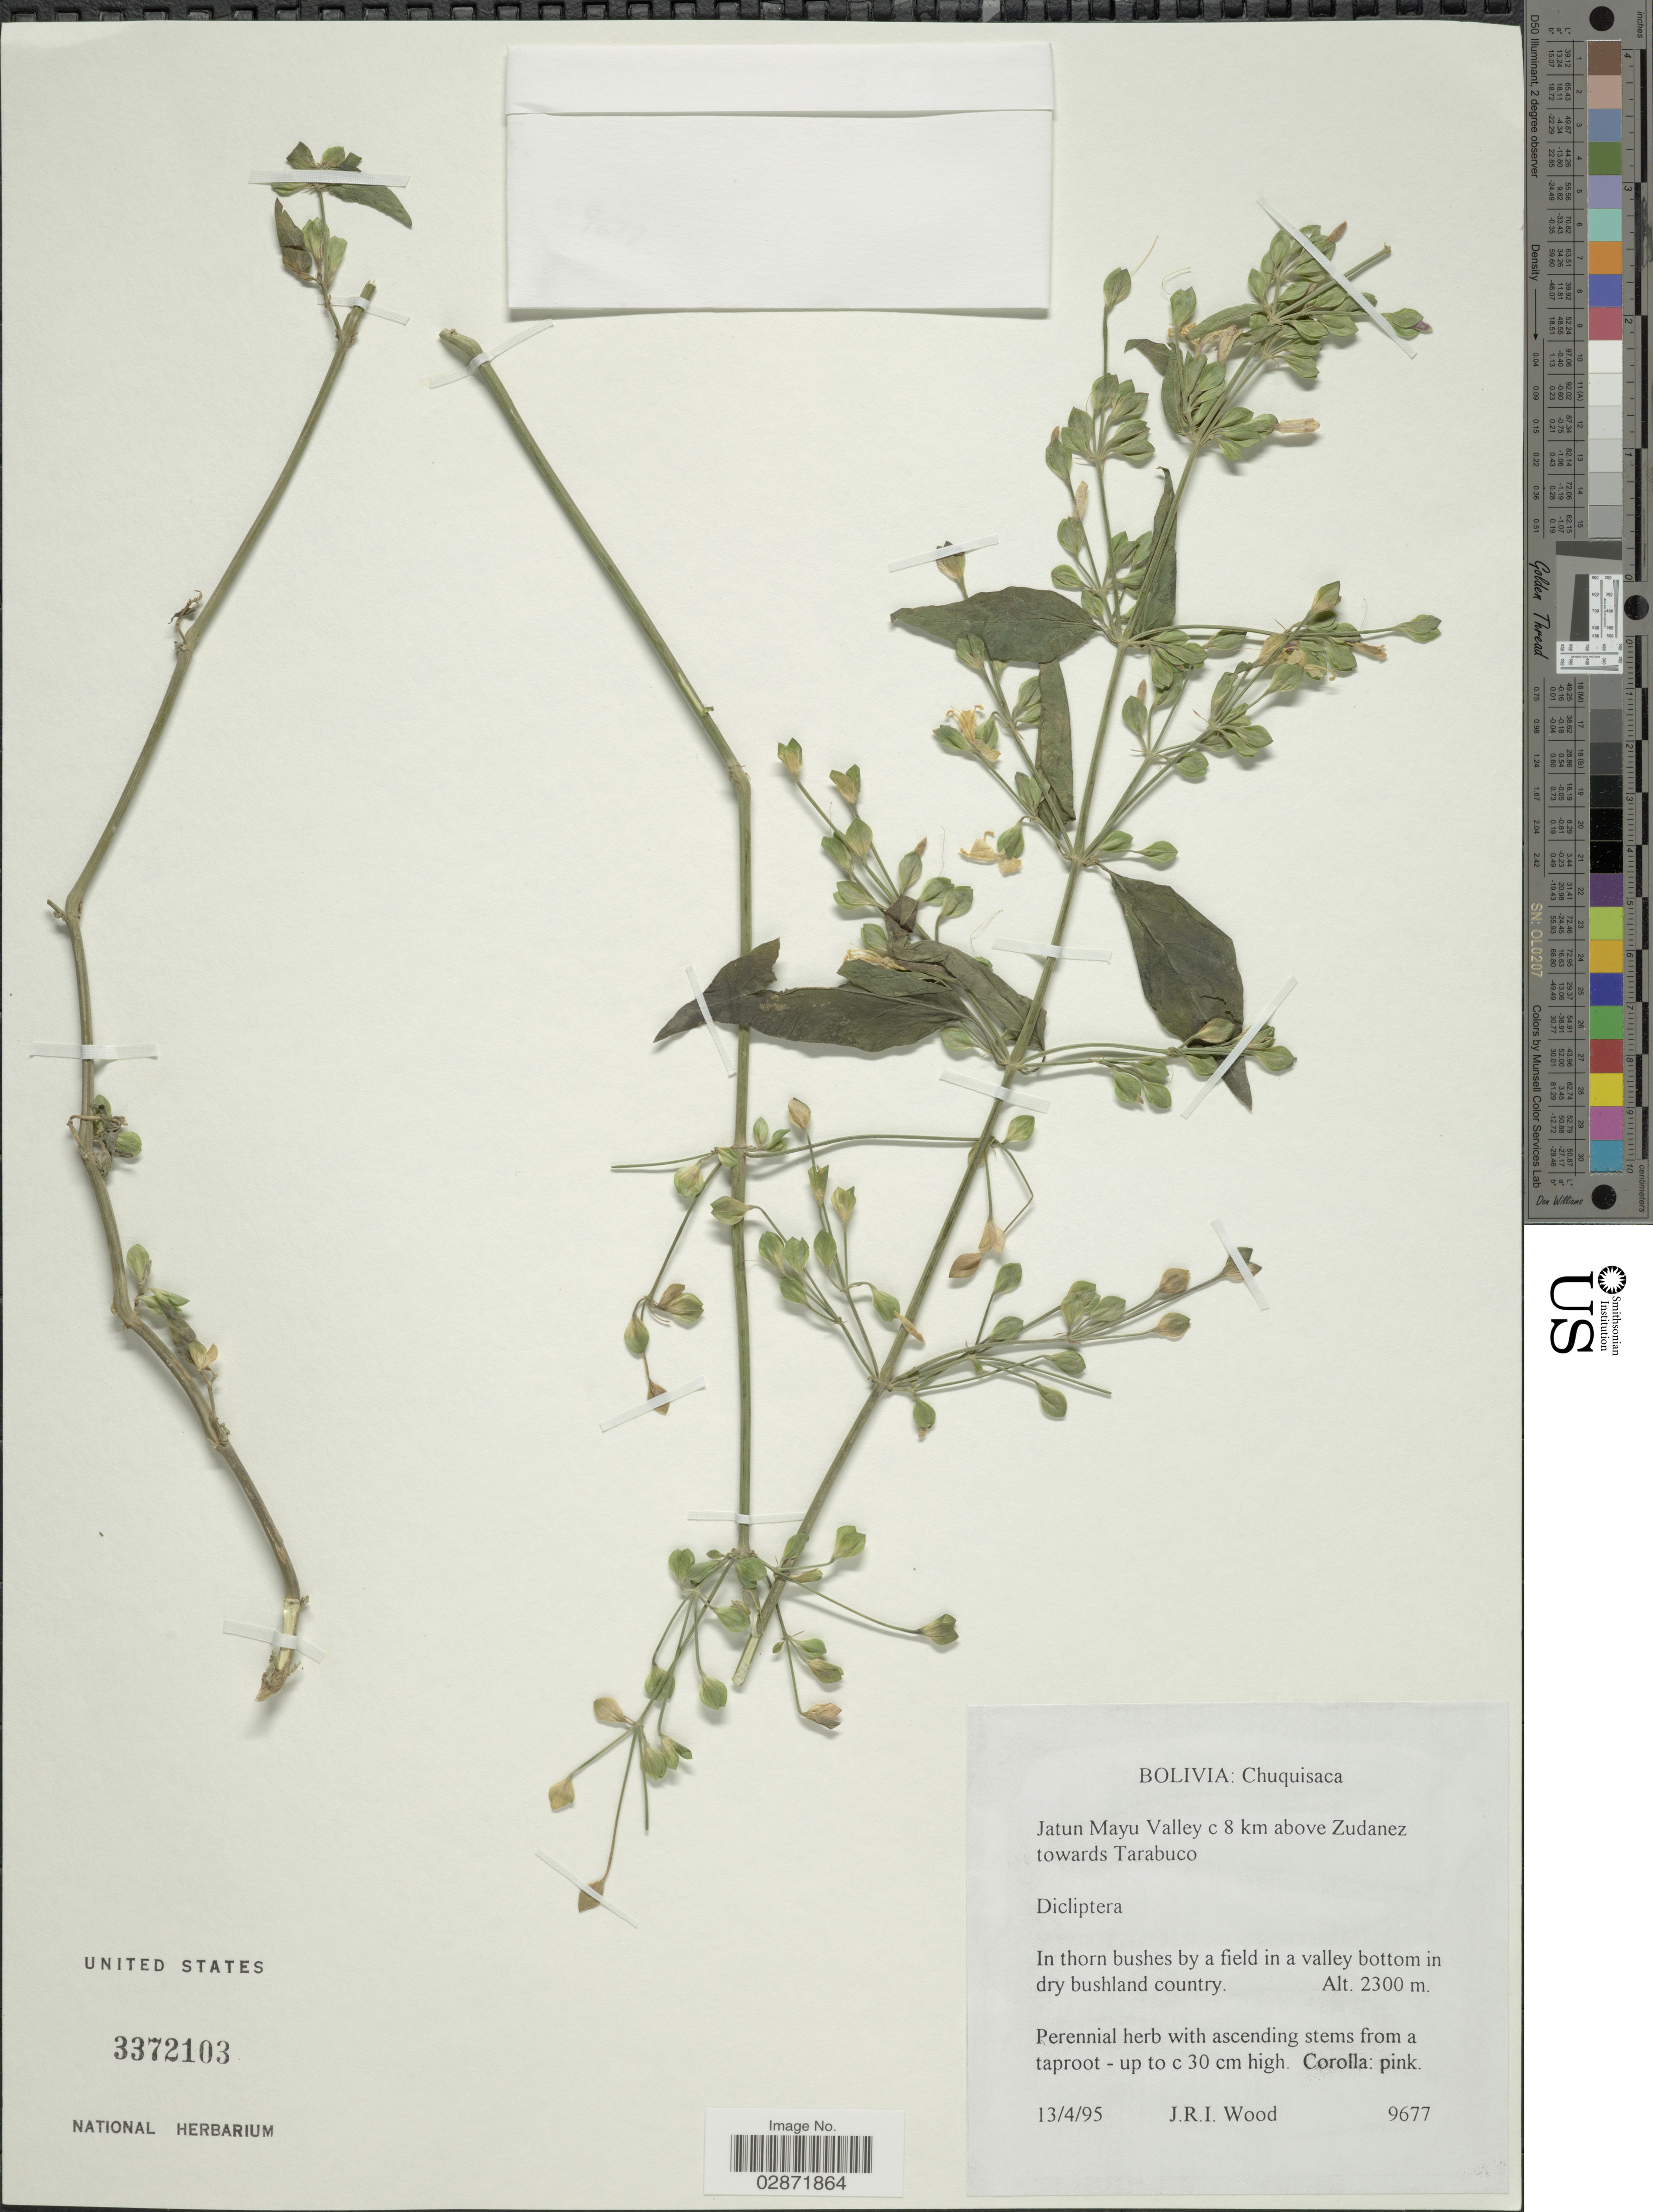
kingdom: Plantae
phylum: Tracheophyta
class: Magnoliopsida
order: Lamiales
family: Acanthaceae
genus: Dicliptera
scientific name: Dicliptera cochabambensis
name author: Lindau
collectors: J. R. I. Wood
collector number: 9677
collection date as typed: Transcribed d/m/y: 13/4/95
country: Bolivia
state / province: Chuquisaca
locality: Jatun Mayu Valley c 8 km above Zudanez towards Tarabuco.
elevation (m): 2300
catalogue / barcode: US 3372103